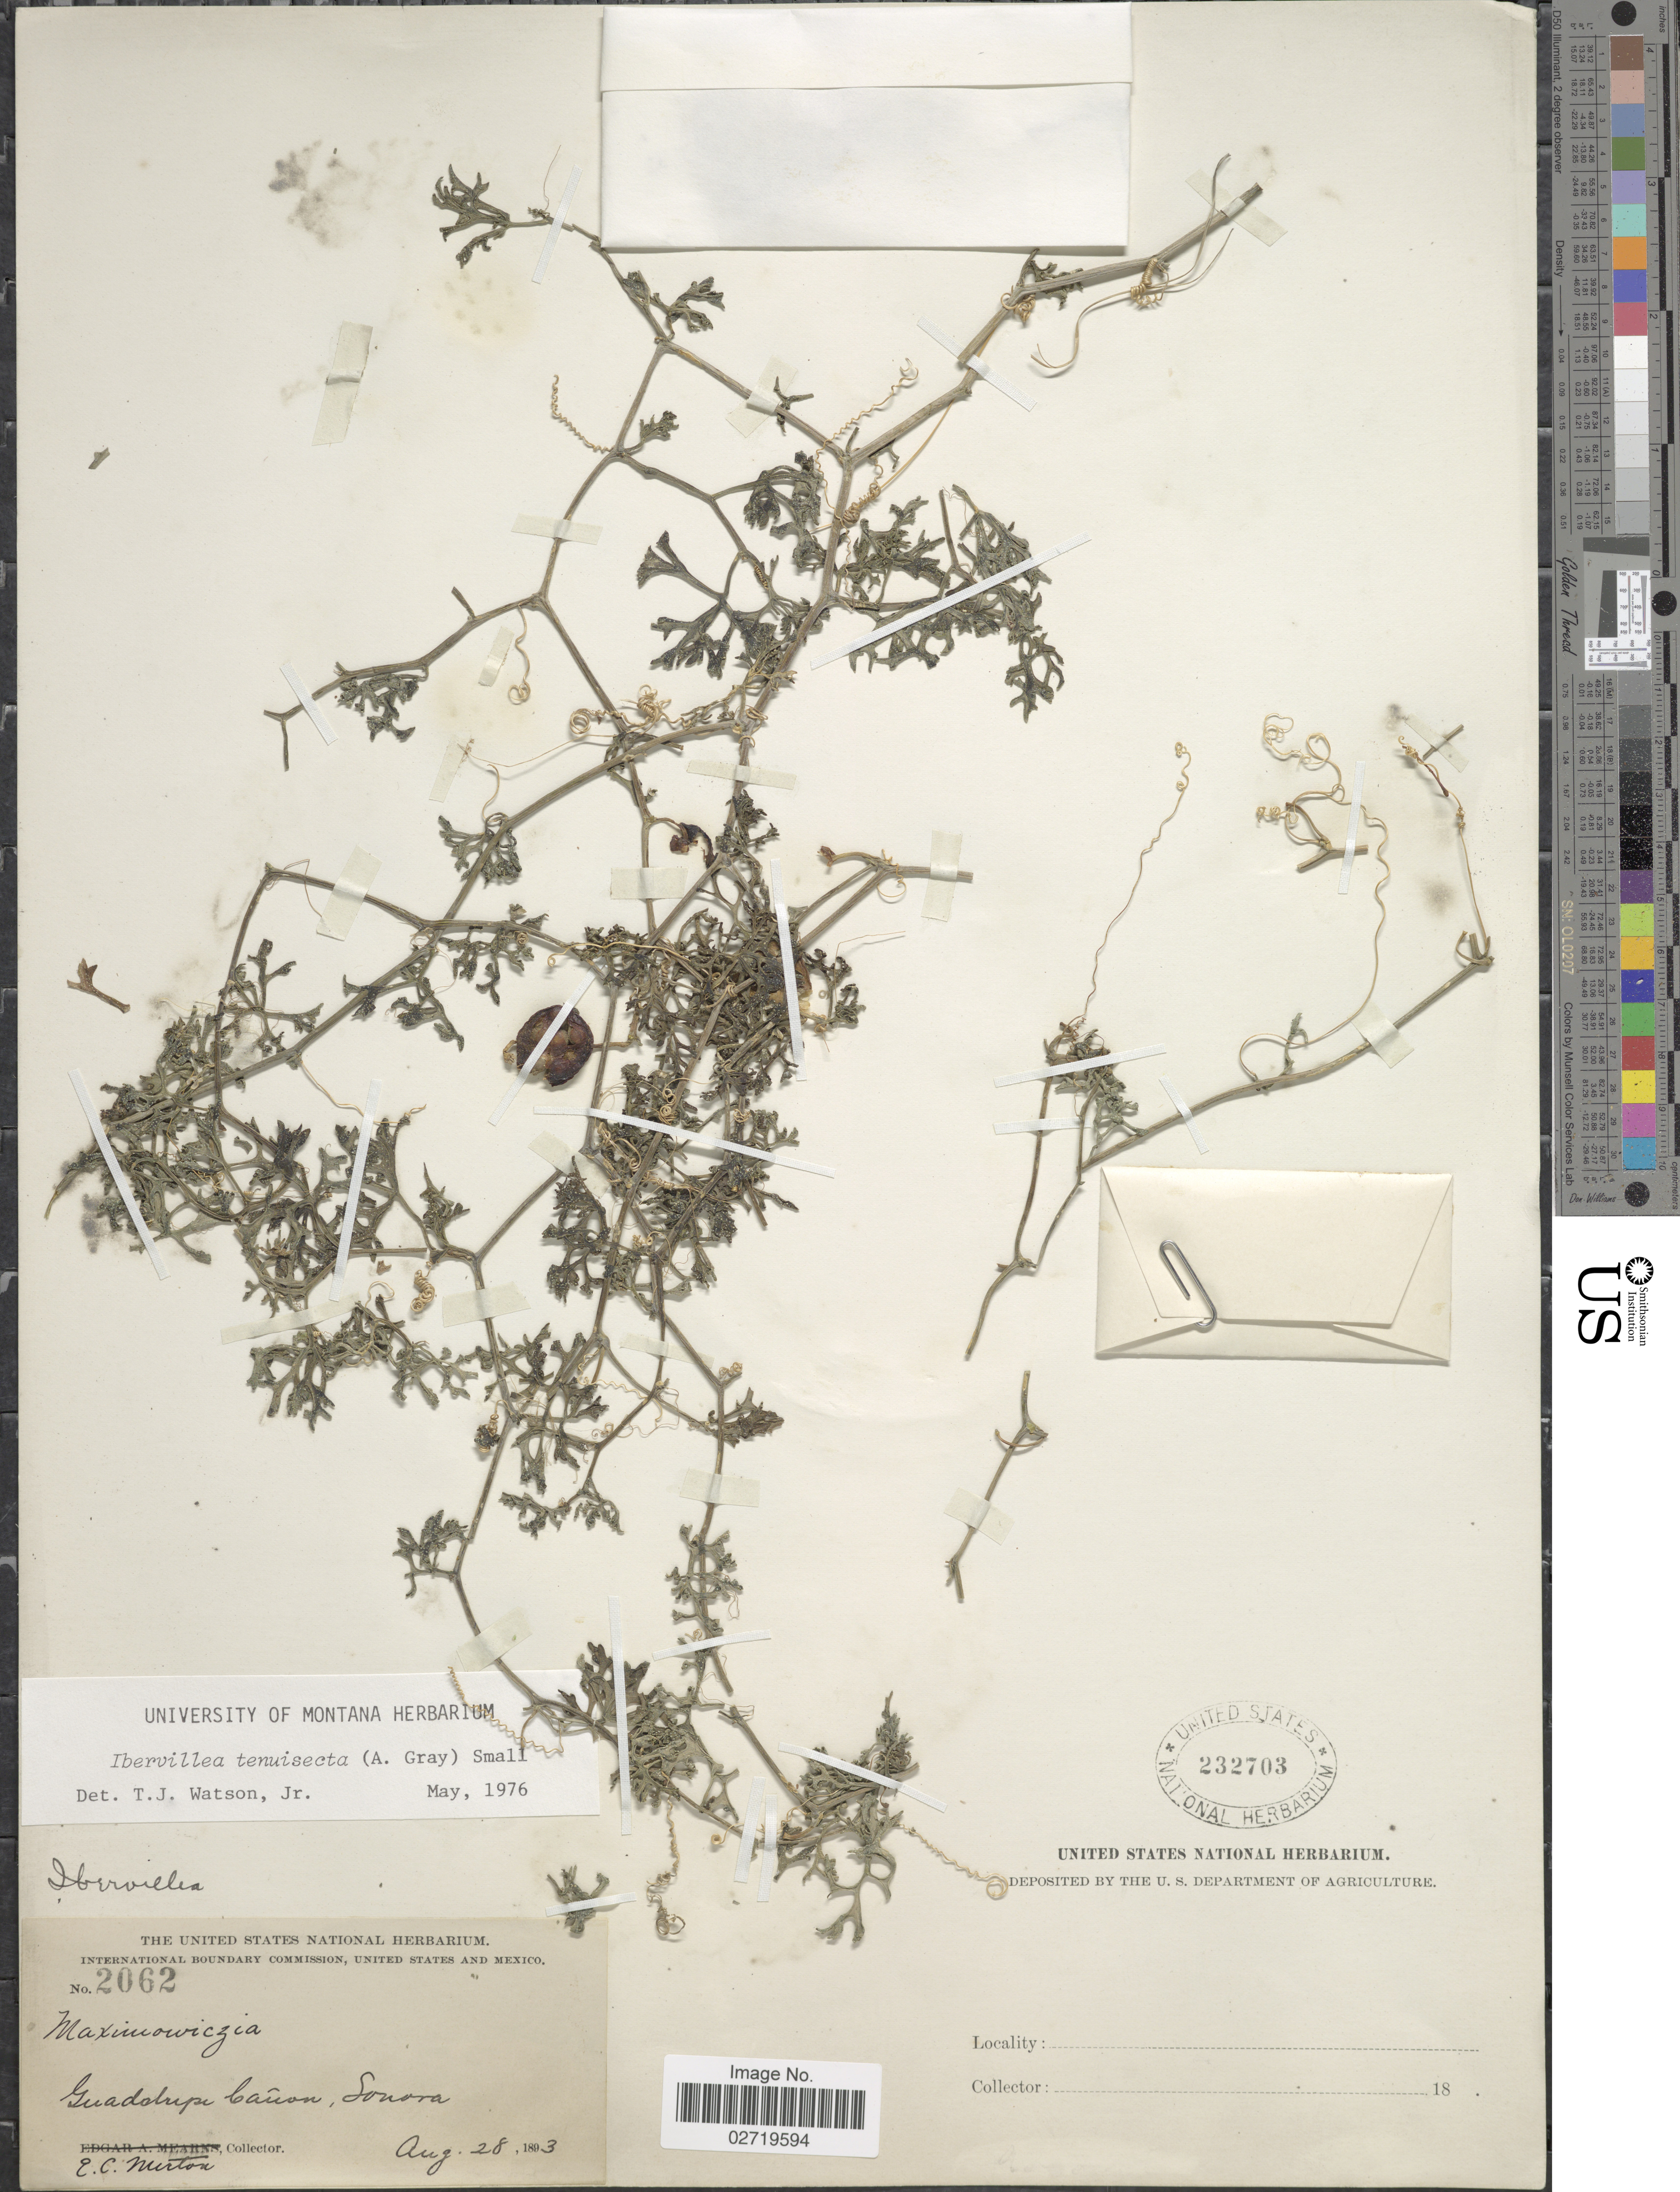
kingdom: Plantae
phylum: Tracheophyta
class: Magnoliopsida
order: Cucurbitales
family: Cucurbitaceae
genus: Ibervillea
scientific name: Ibervillea tenuisecta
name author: (A. Gray) Small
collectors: E. Merton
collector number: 2062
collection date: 1893-08-28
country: Mexico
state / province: Sonora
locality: Guadalupe Cañon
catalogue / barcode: US 232703